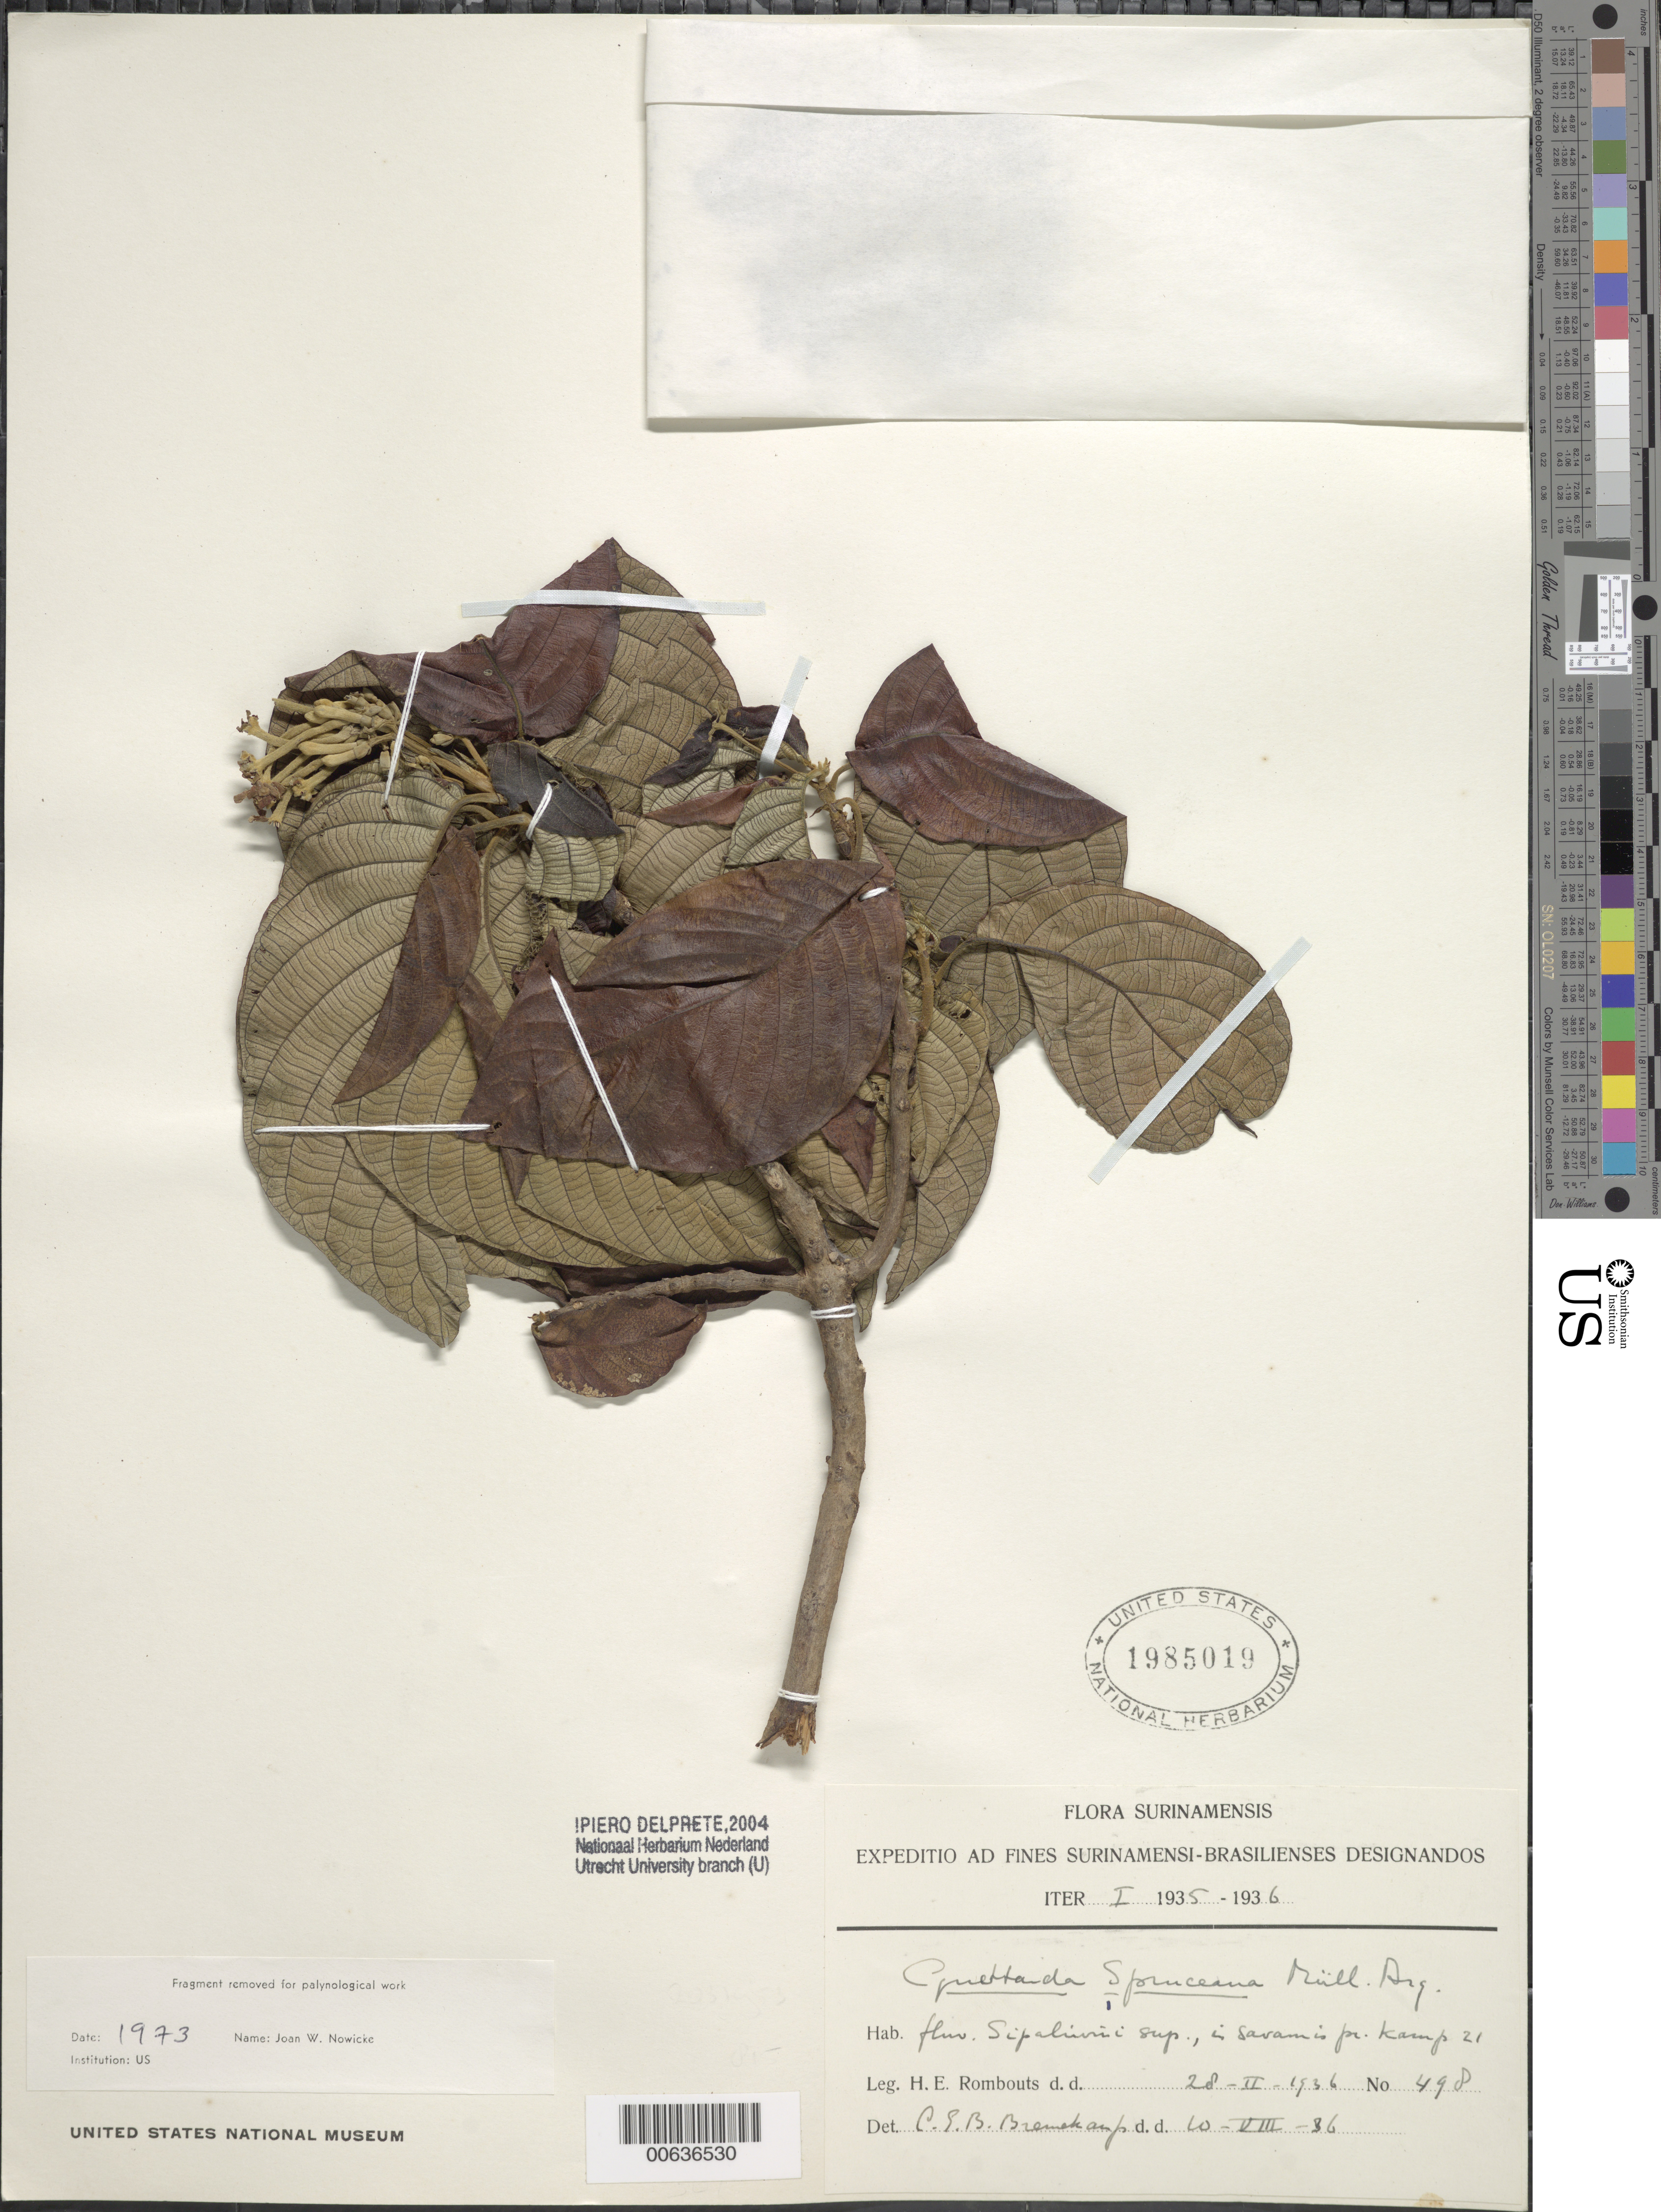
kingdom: Plantae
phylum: Tracheophyta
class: Magnoliopsida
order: Gentianales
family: Rubiaceae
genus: Guettarda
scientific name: Guettarda spruceana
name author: Müll. Arg.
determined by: Delprete, P. G., Herb. de Guyane Cay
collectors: H. Rombouts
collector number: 498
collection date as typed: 28-Feb-36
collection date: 1936-02-28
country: Suriname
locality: Upper Sipaliwini R., camp XXI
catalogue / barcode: US 1985019